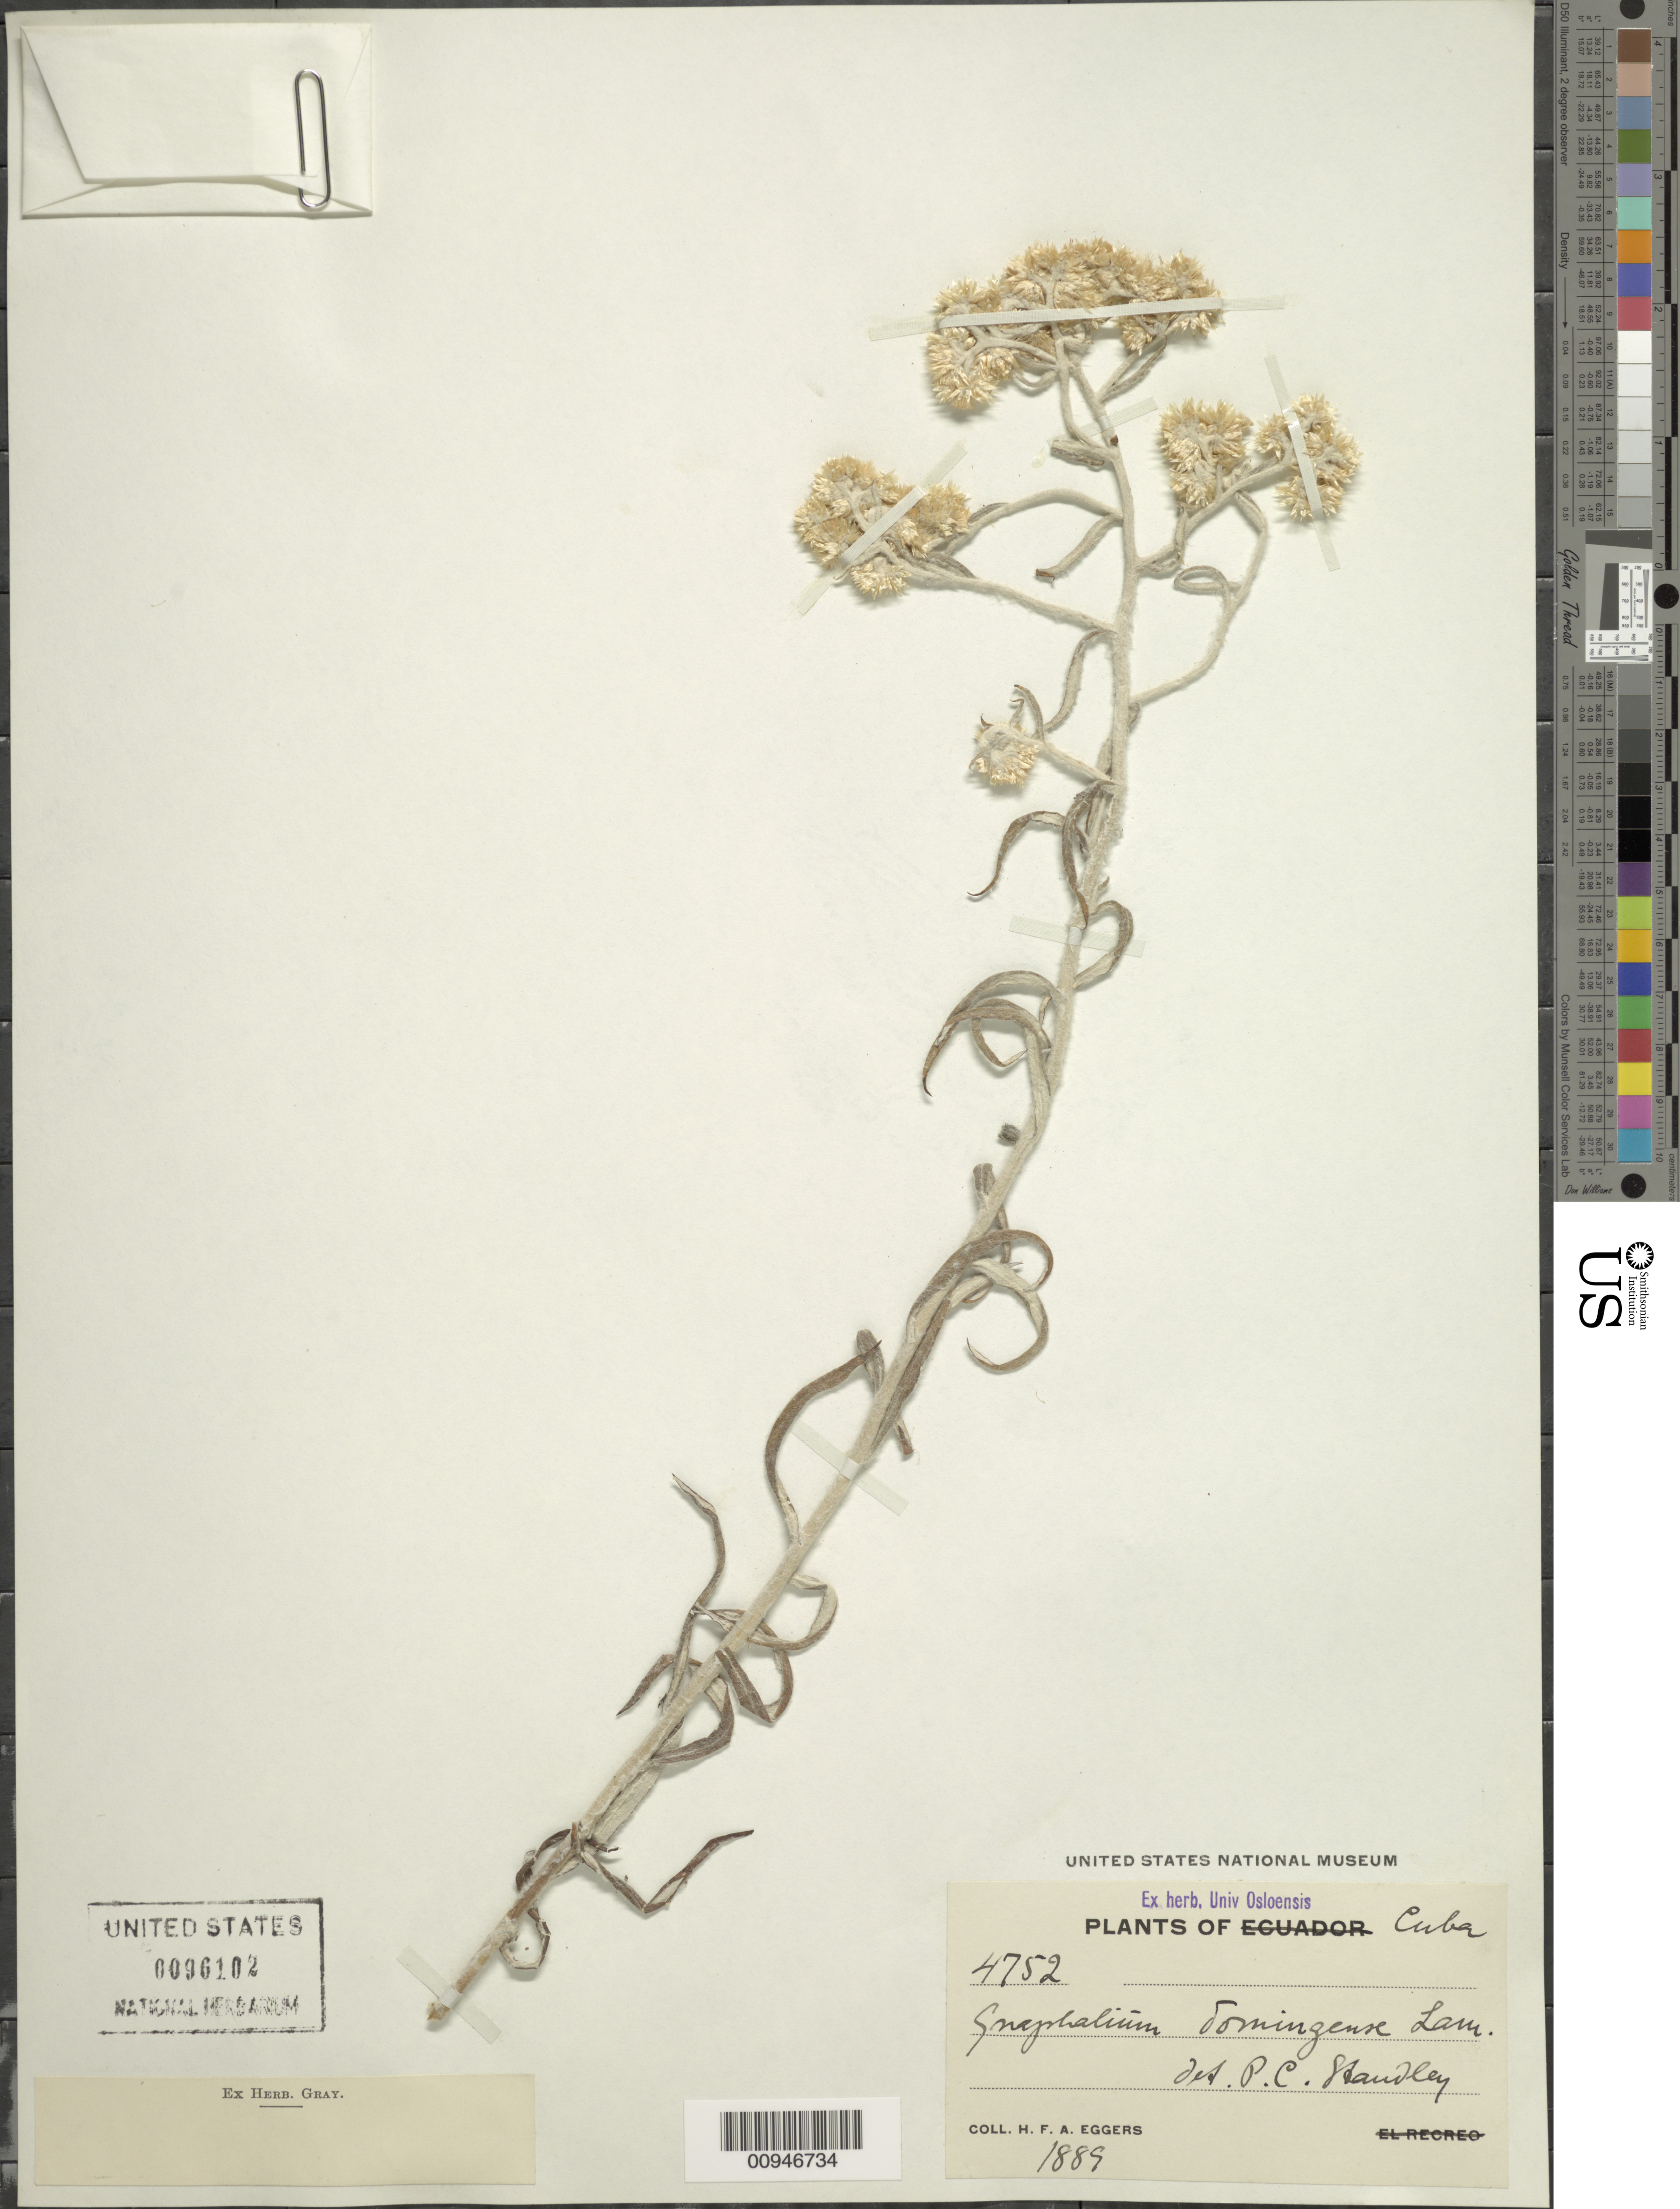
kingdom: Plantae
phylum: Tracheophyta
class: Magnoliopsida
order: Asterales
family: Asteraceae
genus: Pseudognaphalium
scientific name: Pseudognaphalium attenuatum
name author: (DC.) Anderb.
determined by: Nesom, Guy L.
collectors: H. F. A. von Eggers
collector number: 4752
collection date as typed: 1889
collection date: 1889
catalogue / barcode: US 96102